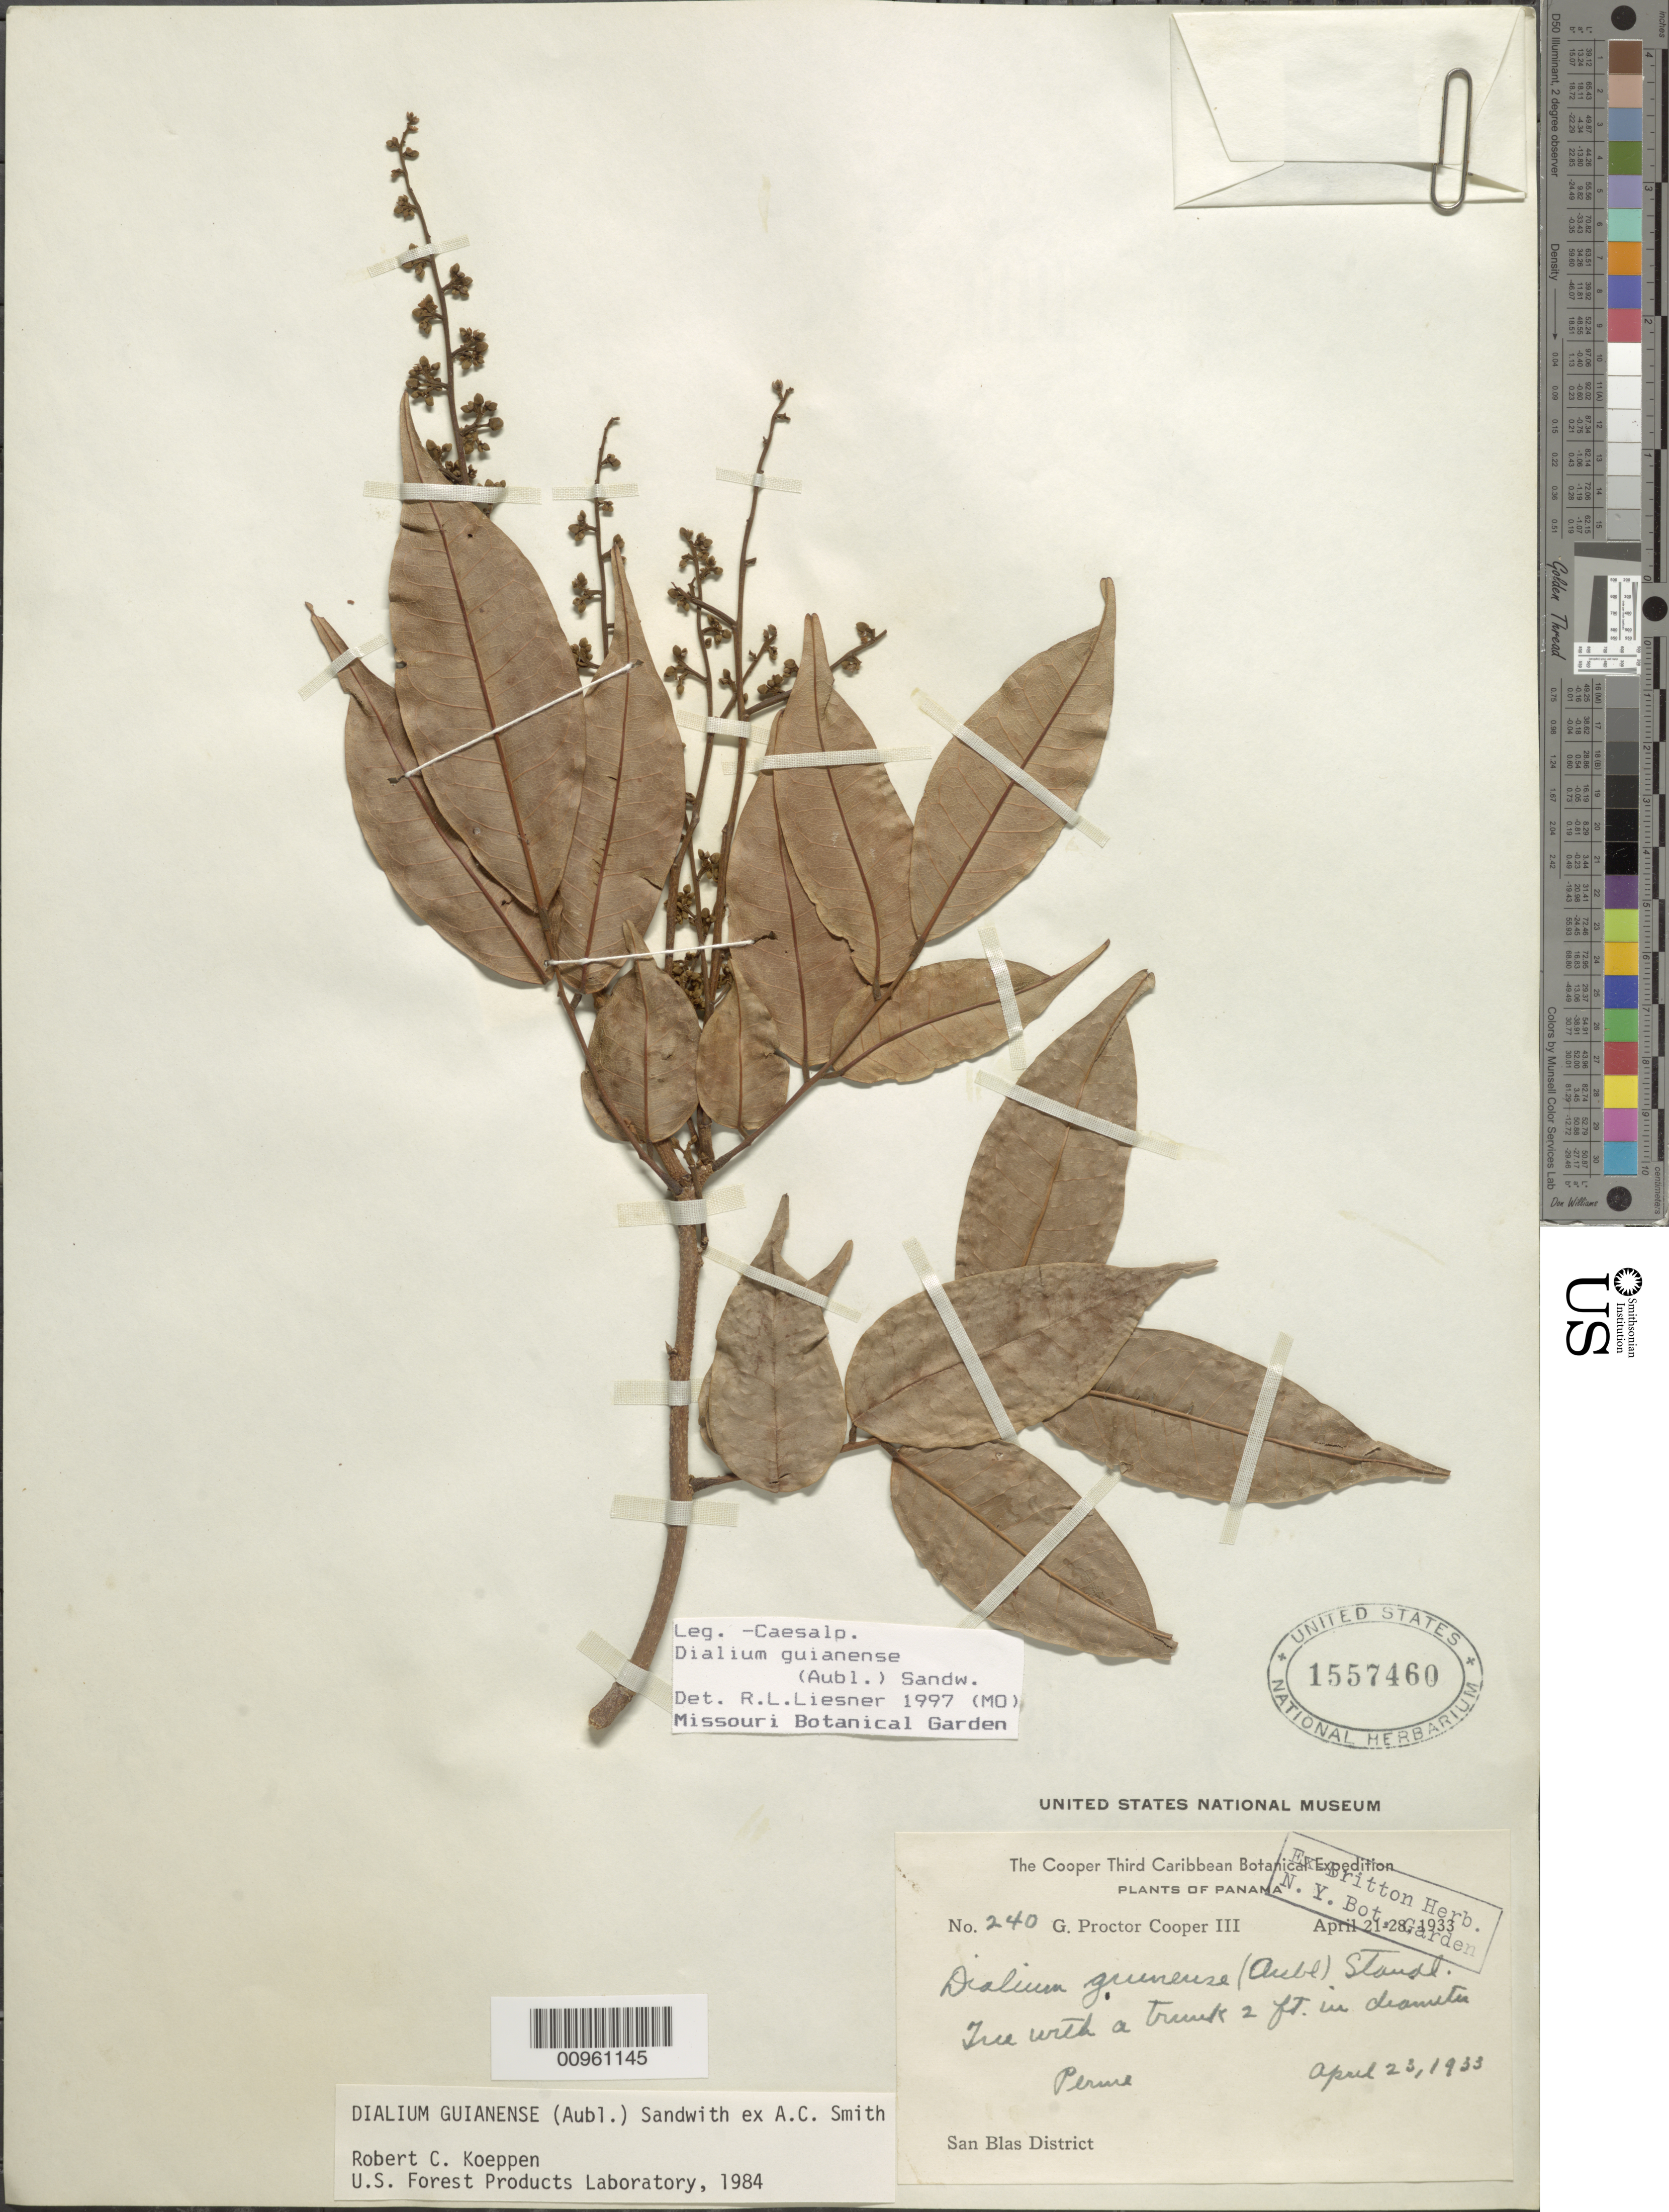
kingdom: Plantae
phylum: Tracheophyta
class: Magnoliopsida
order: Fabales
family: Fabaceae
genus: Dialium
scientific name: Dialium guianense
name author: (Aubl.) Sandwith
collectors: G. Cooper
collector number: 240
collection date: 1933-04-23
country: Panama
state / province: Kuna Yala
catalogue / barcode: US 1557460